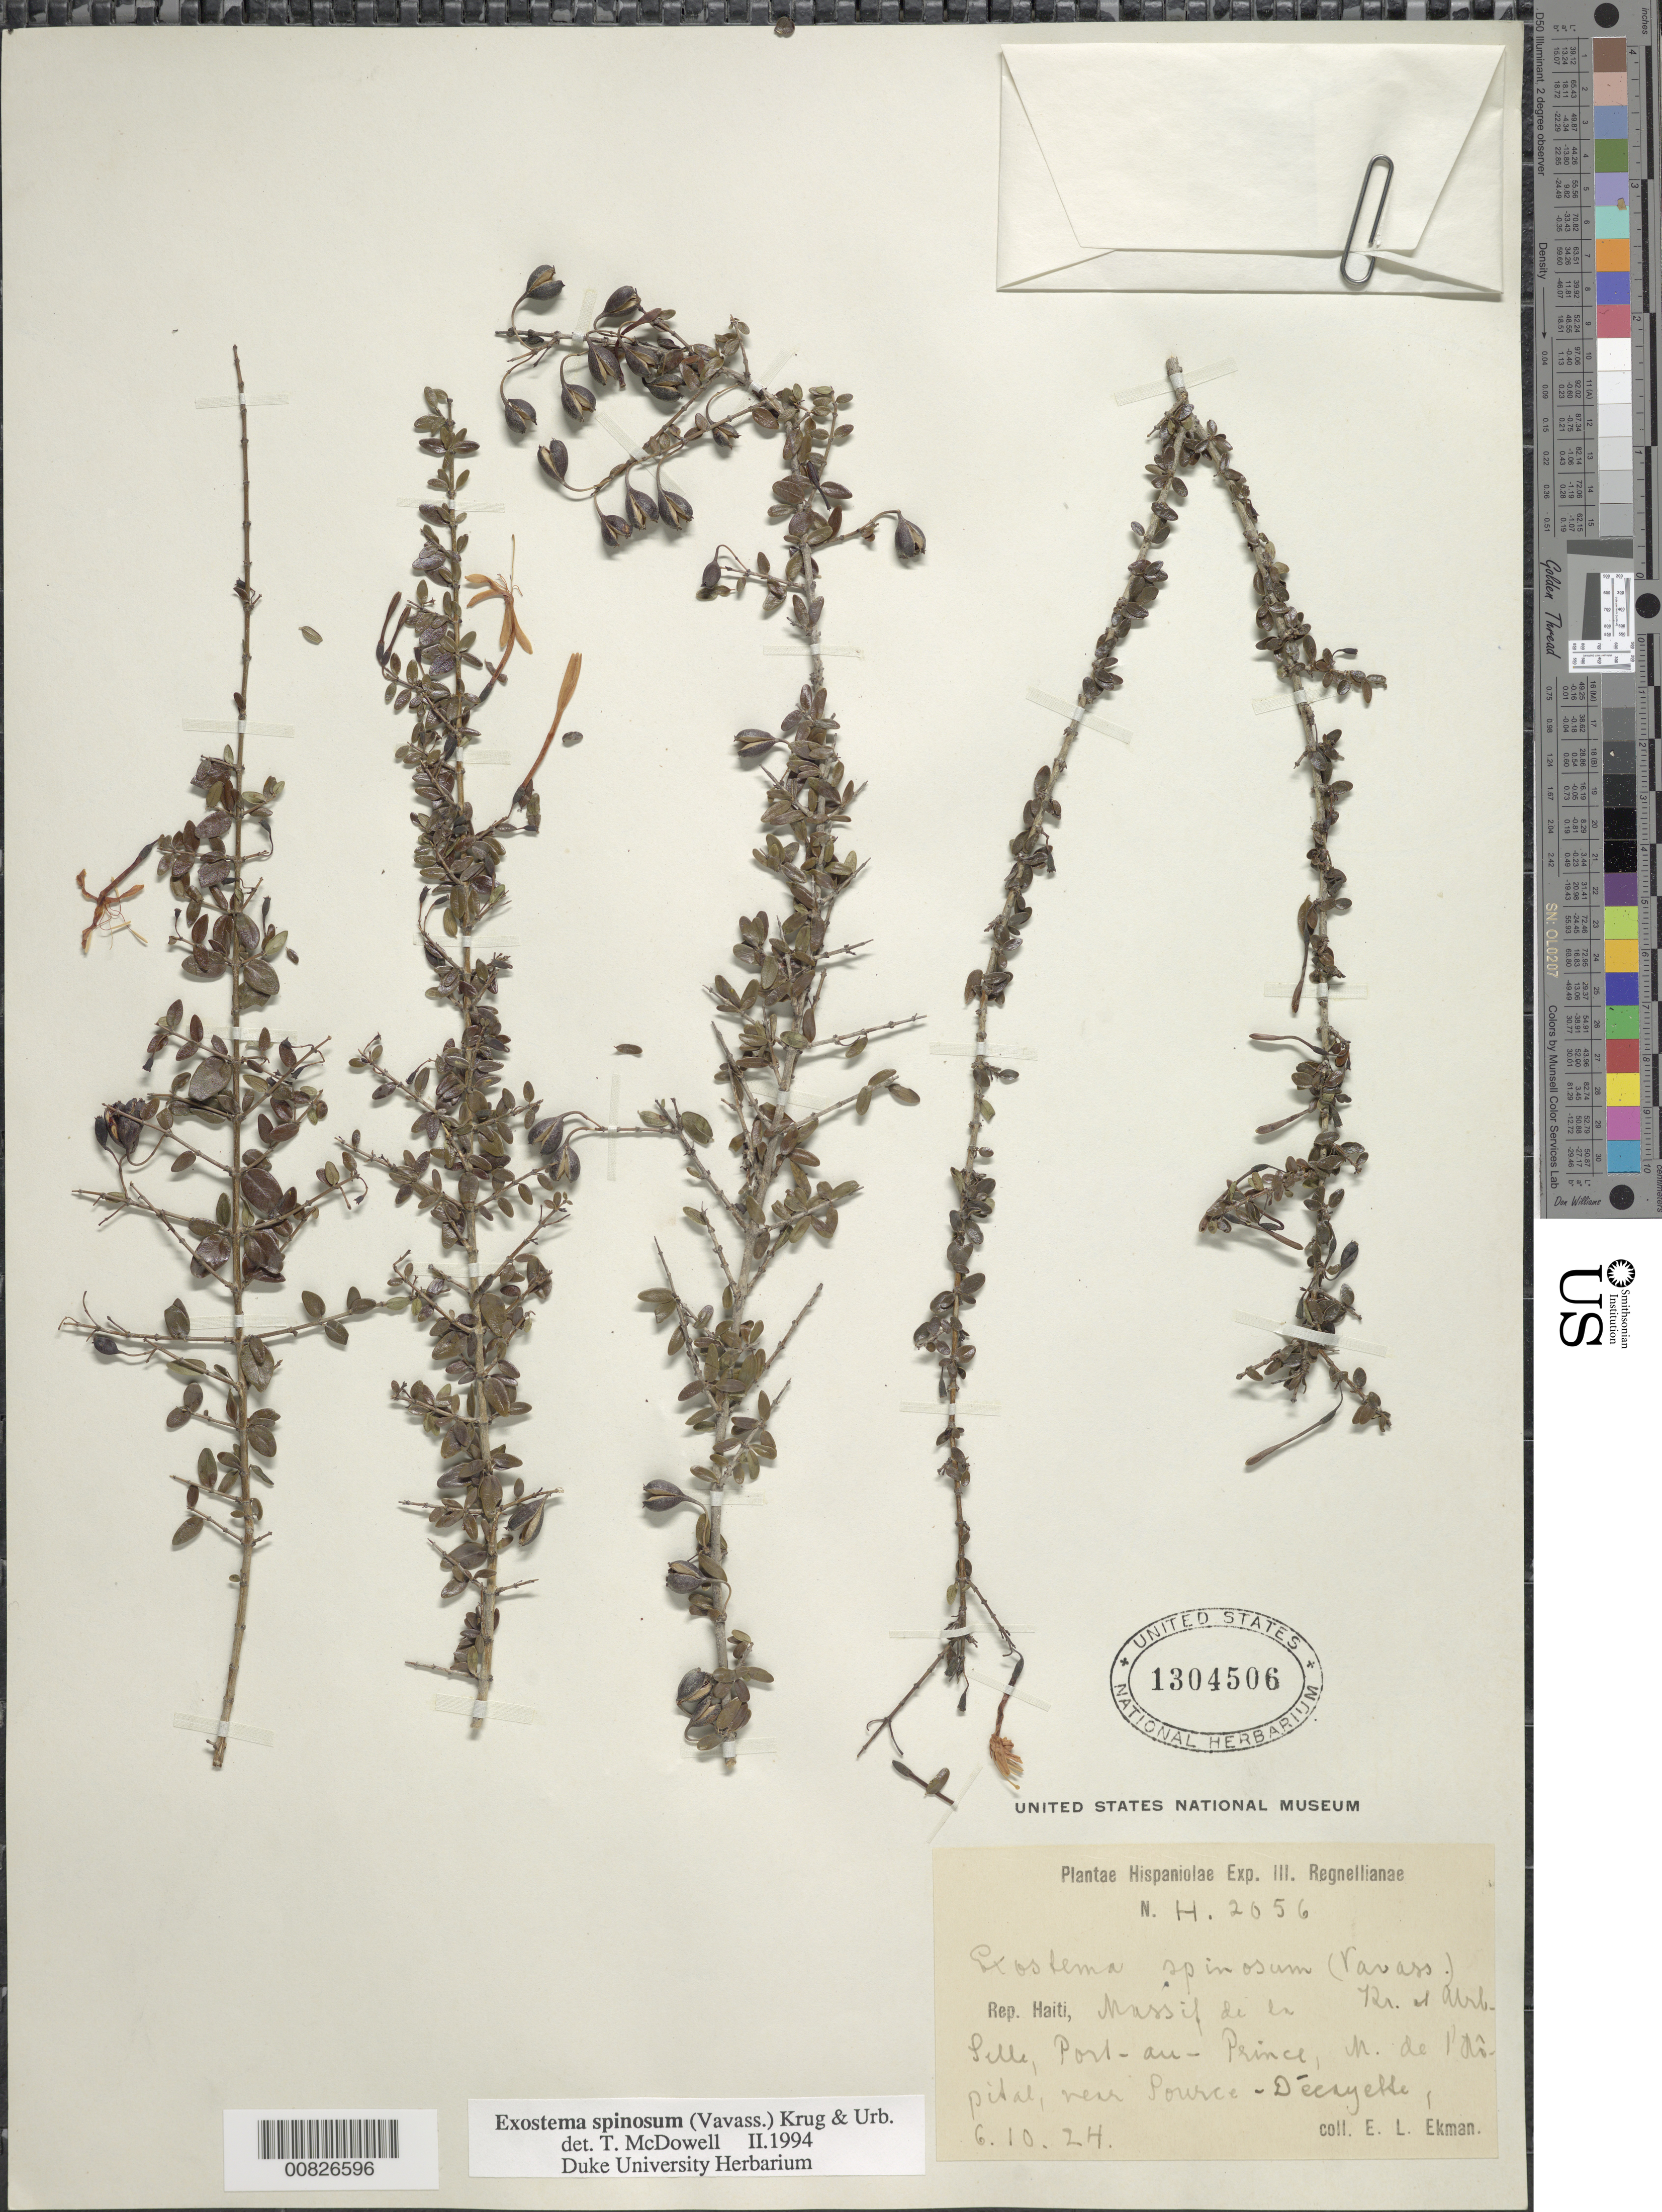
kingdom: Plantae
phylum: Tracheophyta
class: Magnoliopsida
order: Gentianales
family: Rubiaceae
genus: Exostema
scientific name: Exostema spinosum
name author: (Vavass.) Krug & Urb.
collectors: E. L. Ekman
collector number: H 2056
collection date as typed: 06 Oct 1924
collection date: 1924-10-06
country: Haiti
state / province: Ouest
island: Hispaniola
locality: Massif de la Selle, Port-au-Prince, M de l'Hôpital, near Source-Décayette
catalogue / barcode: US 1304506